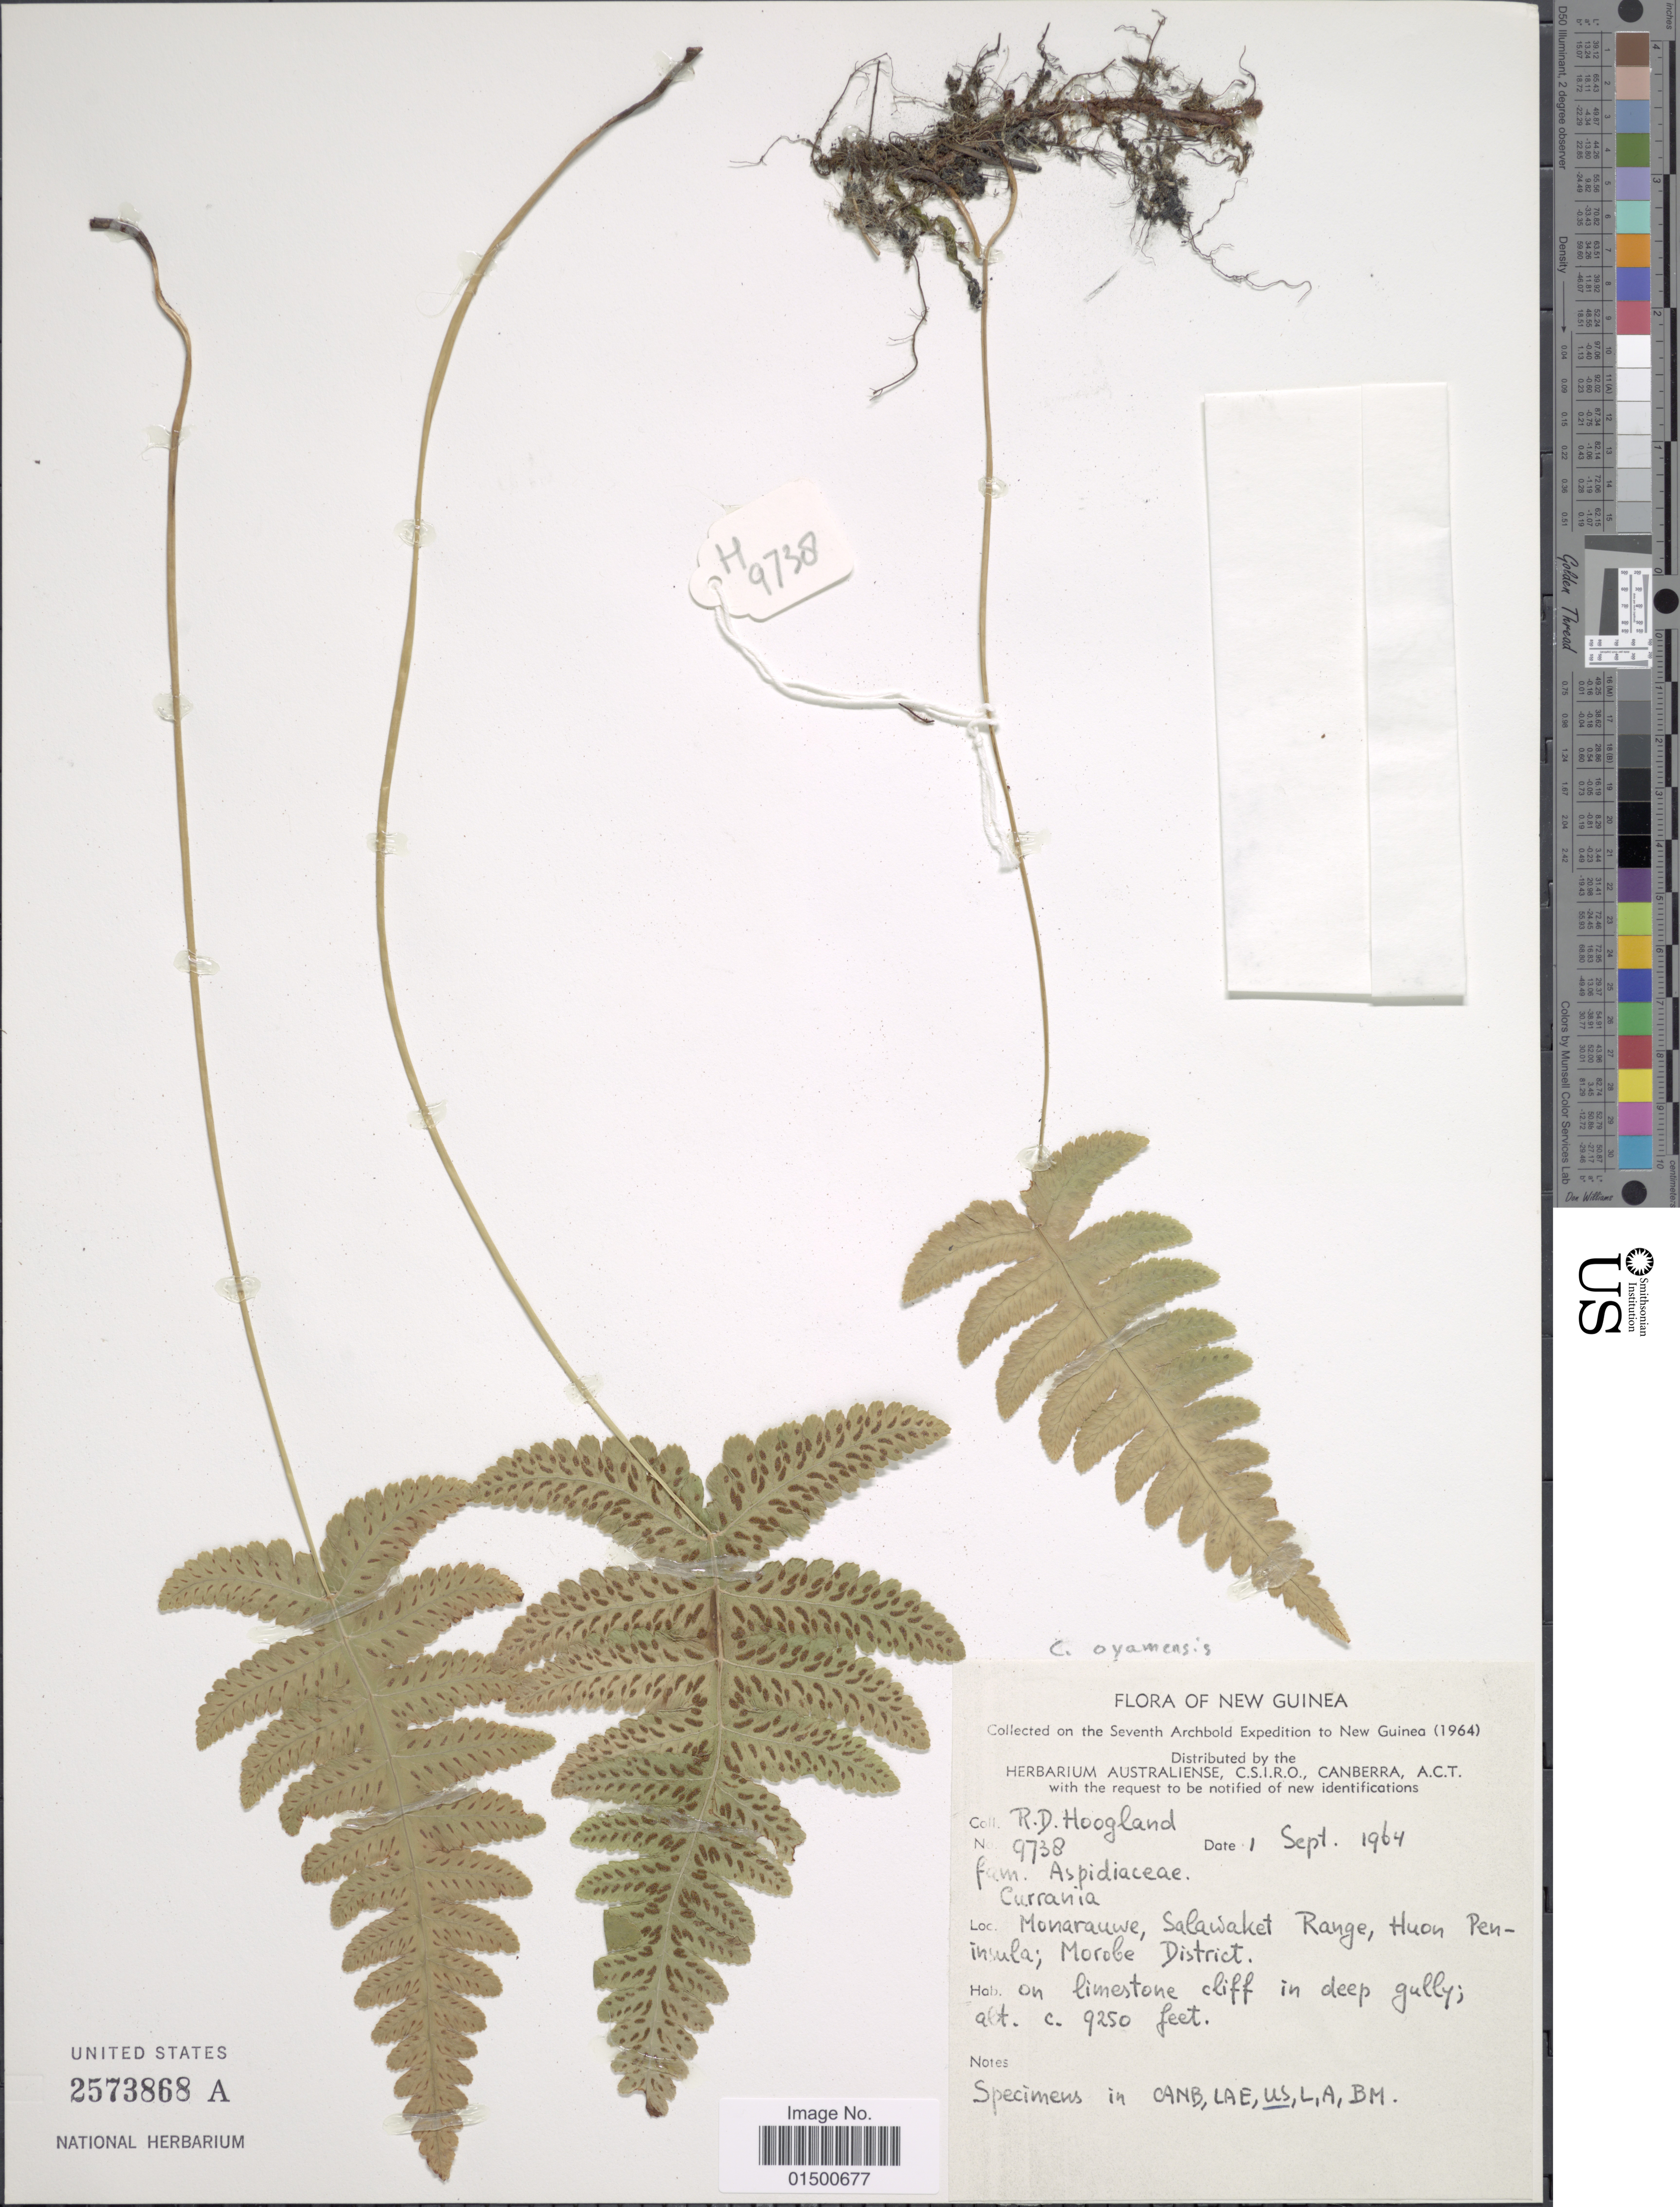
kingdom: Plantae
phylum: Tracheophyta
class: Polypodiopsida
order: Polypodiales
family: Cystopteridaceae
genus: Gymnocarpium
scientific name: Gymnocarpium oyamense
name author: (Baker) Ching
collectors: R. D. Hoogland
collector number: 9738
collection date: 1964-09-01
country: Papua New Guinea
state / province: Morobe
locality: Monarauwe, Salaiaket Range, Huon Peninsula, New Guinea.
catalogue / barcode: US 2573868A